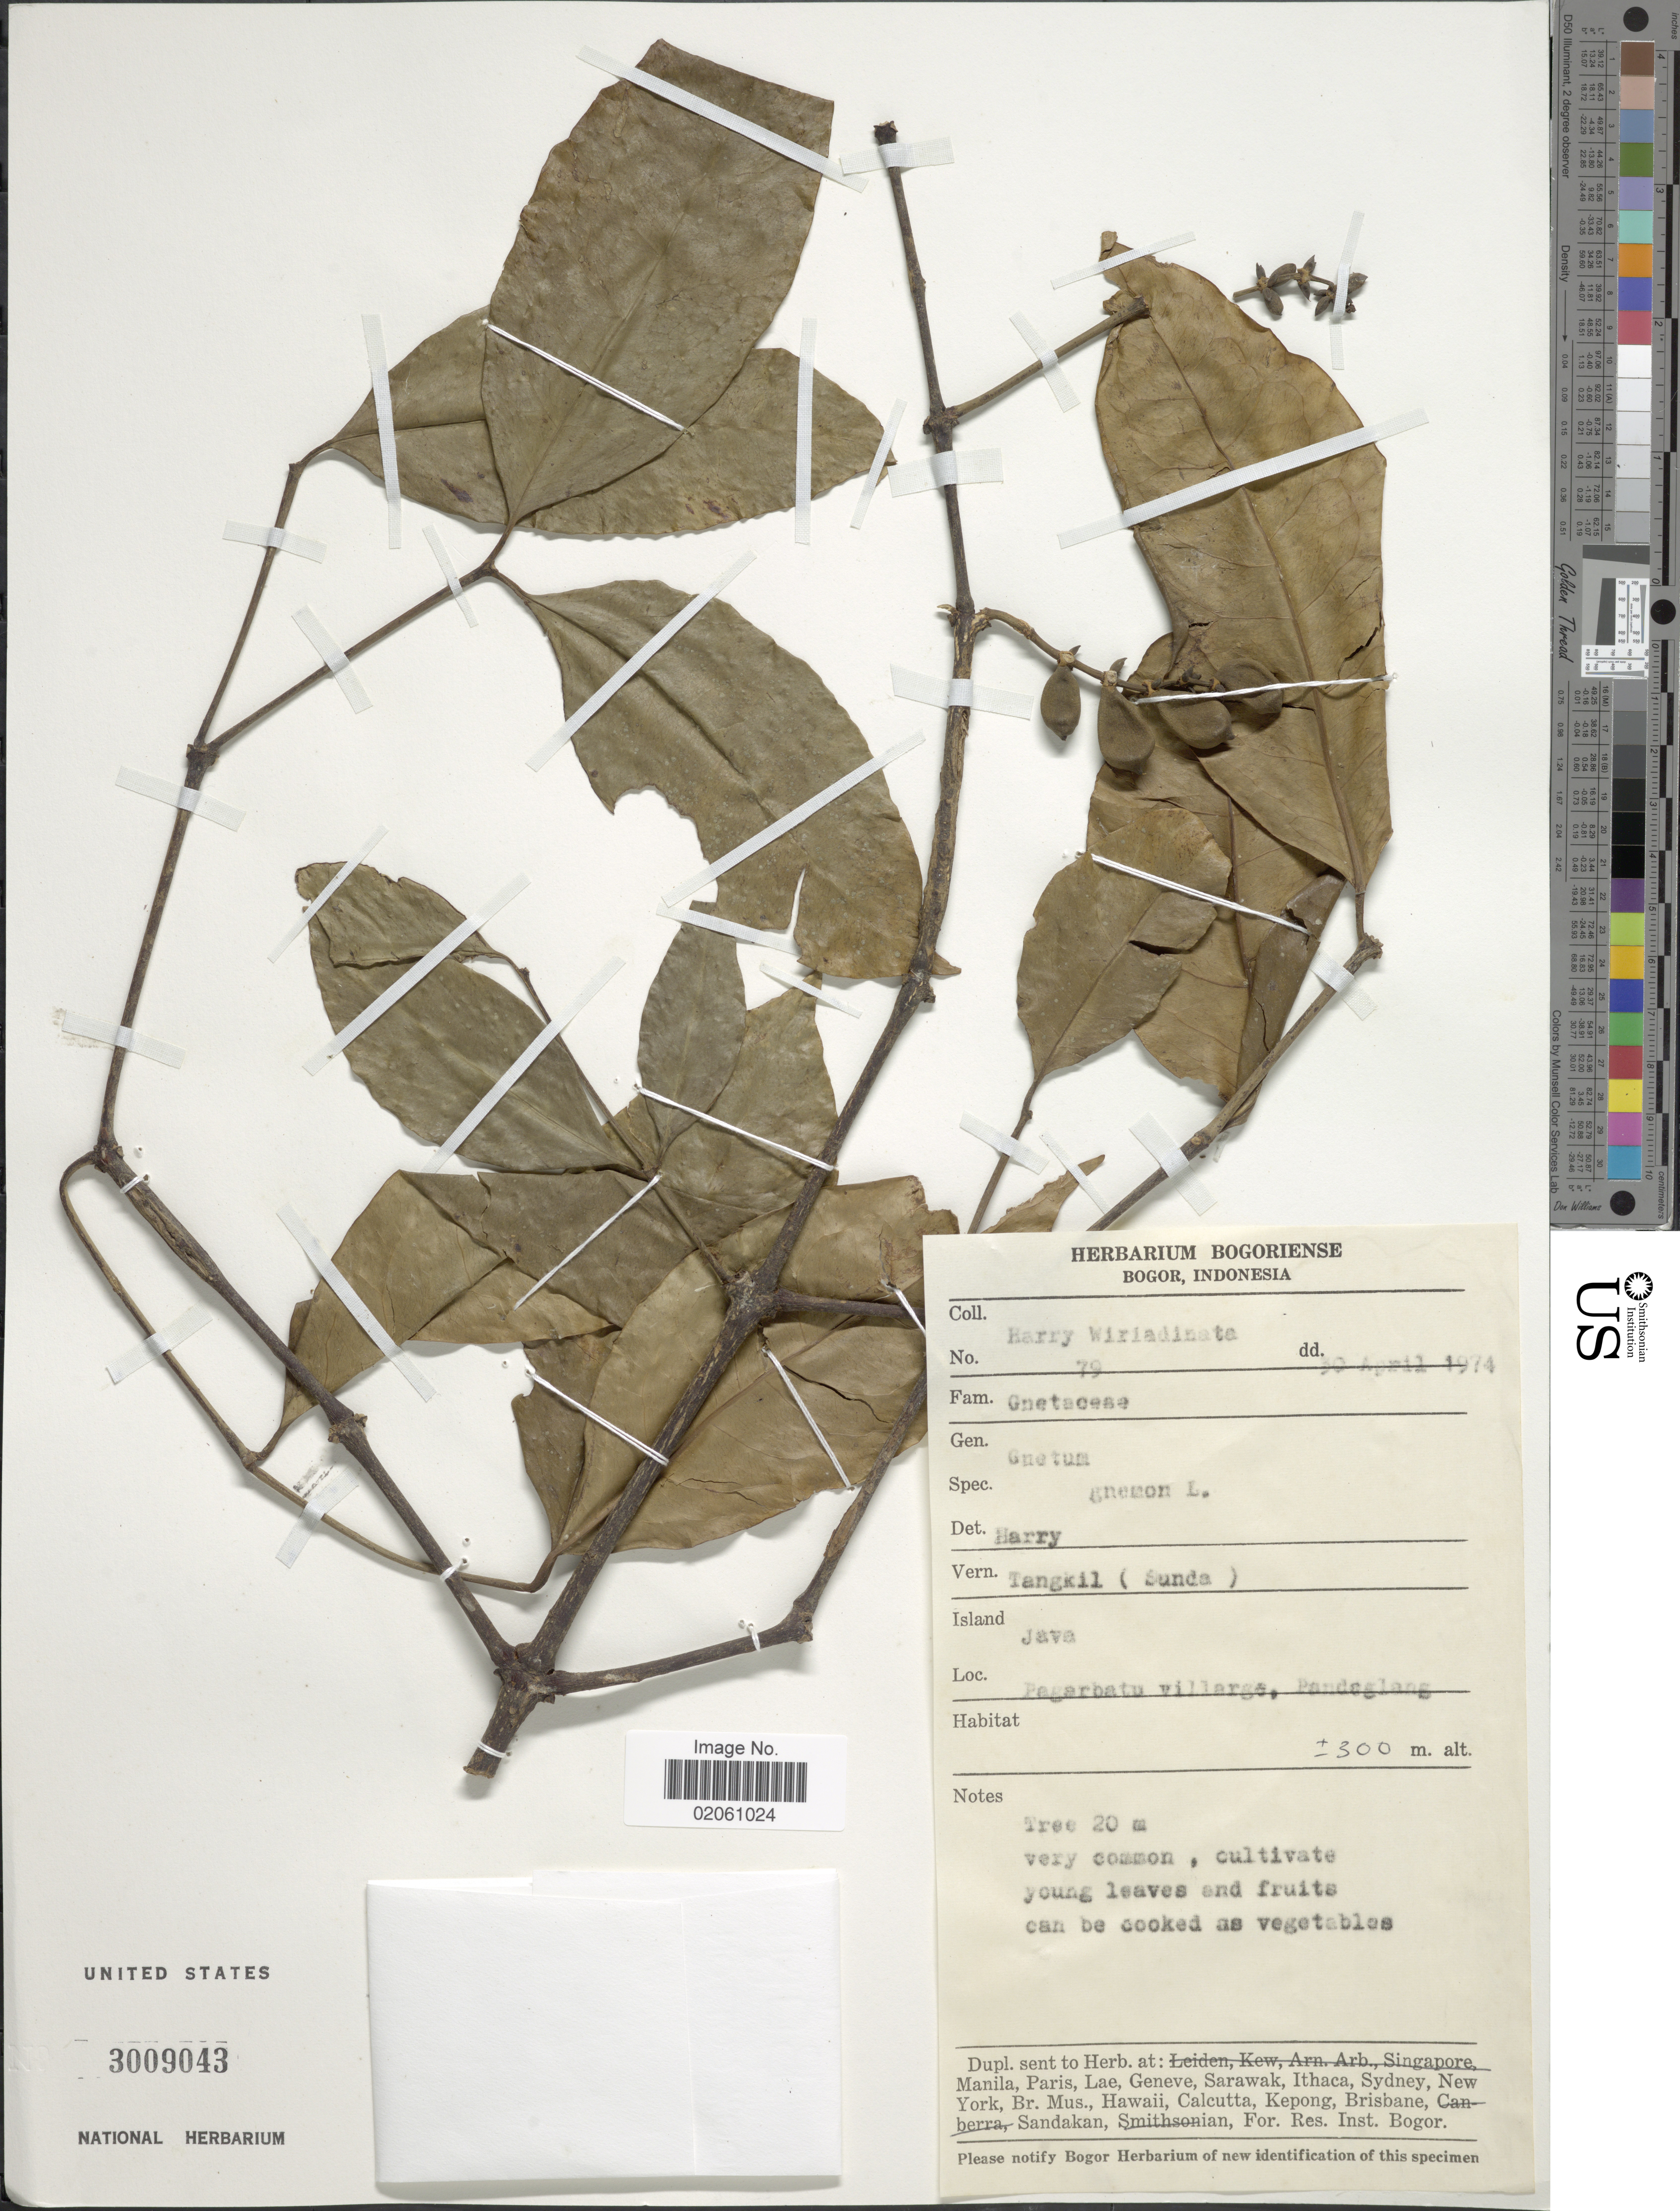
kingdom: Plantae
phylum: Tracheophyta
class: Gnetopsida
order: Gnetales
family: Gnetaceae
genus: Gnetum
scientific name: Gnetum gnemon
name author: L.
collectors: H. Wiriadinata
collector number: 79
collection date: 1974-04-30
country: Indonesia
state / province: Java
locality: Island Java, Pagarbatu village, Pandeglang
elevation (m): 300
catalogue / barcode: US 3009043